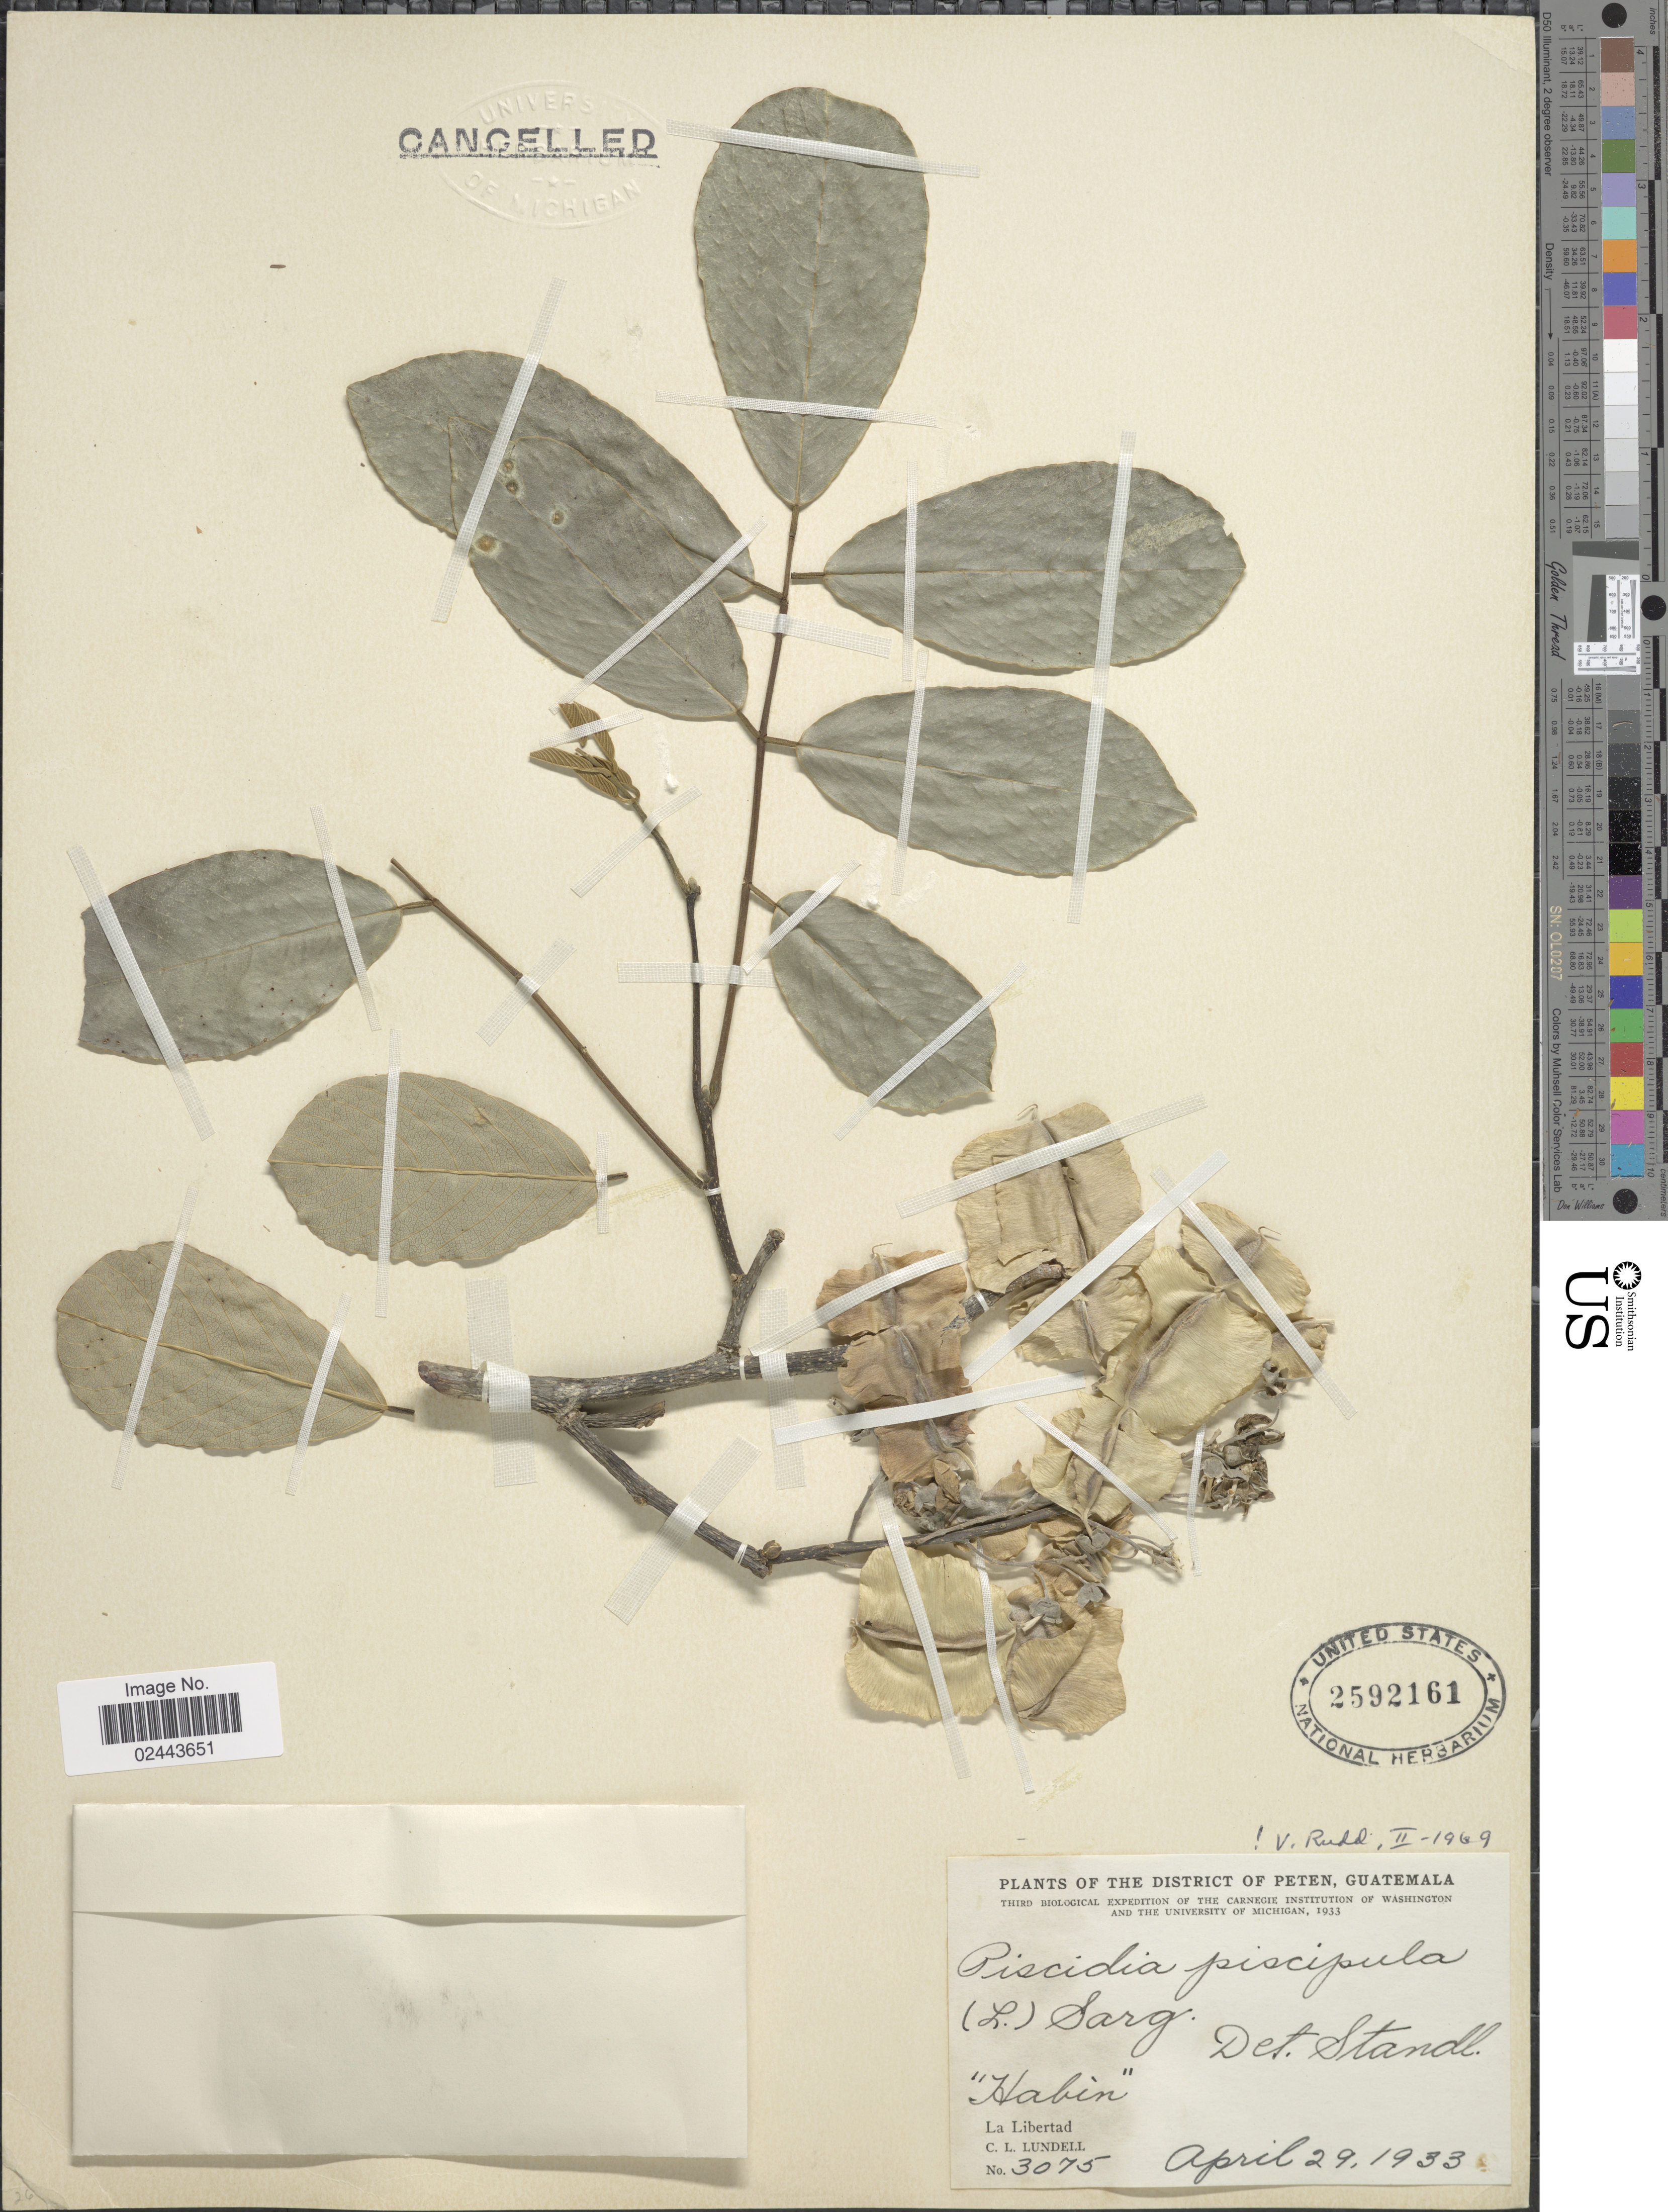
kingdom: Plantae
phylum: Tracheophyta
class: Magnoliopsida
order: Fabales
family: Fabaceae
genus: Piscidia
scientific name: Piscidia carthagenensis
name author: Jacq.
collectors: C. L. Lundell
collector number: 3075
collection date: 1933-04-29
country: Guatemala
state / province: El Petén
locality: District of Peten, La Libertad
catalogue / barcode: US 2592161